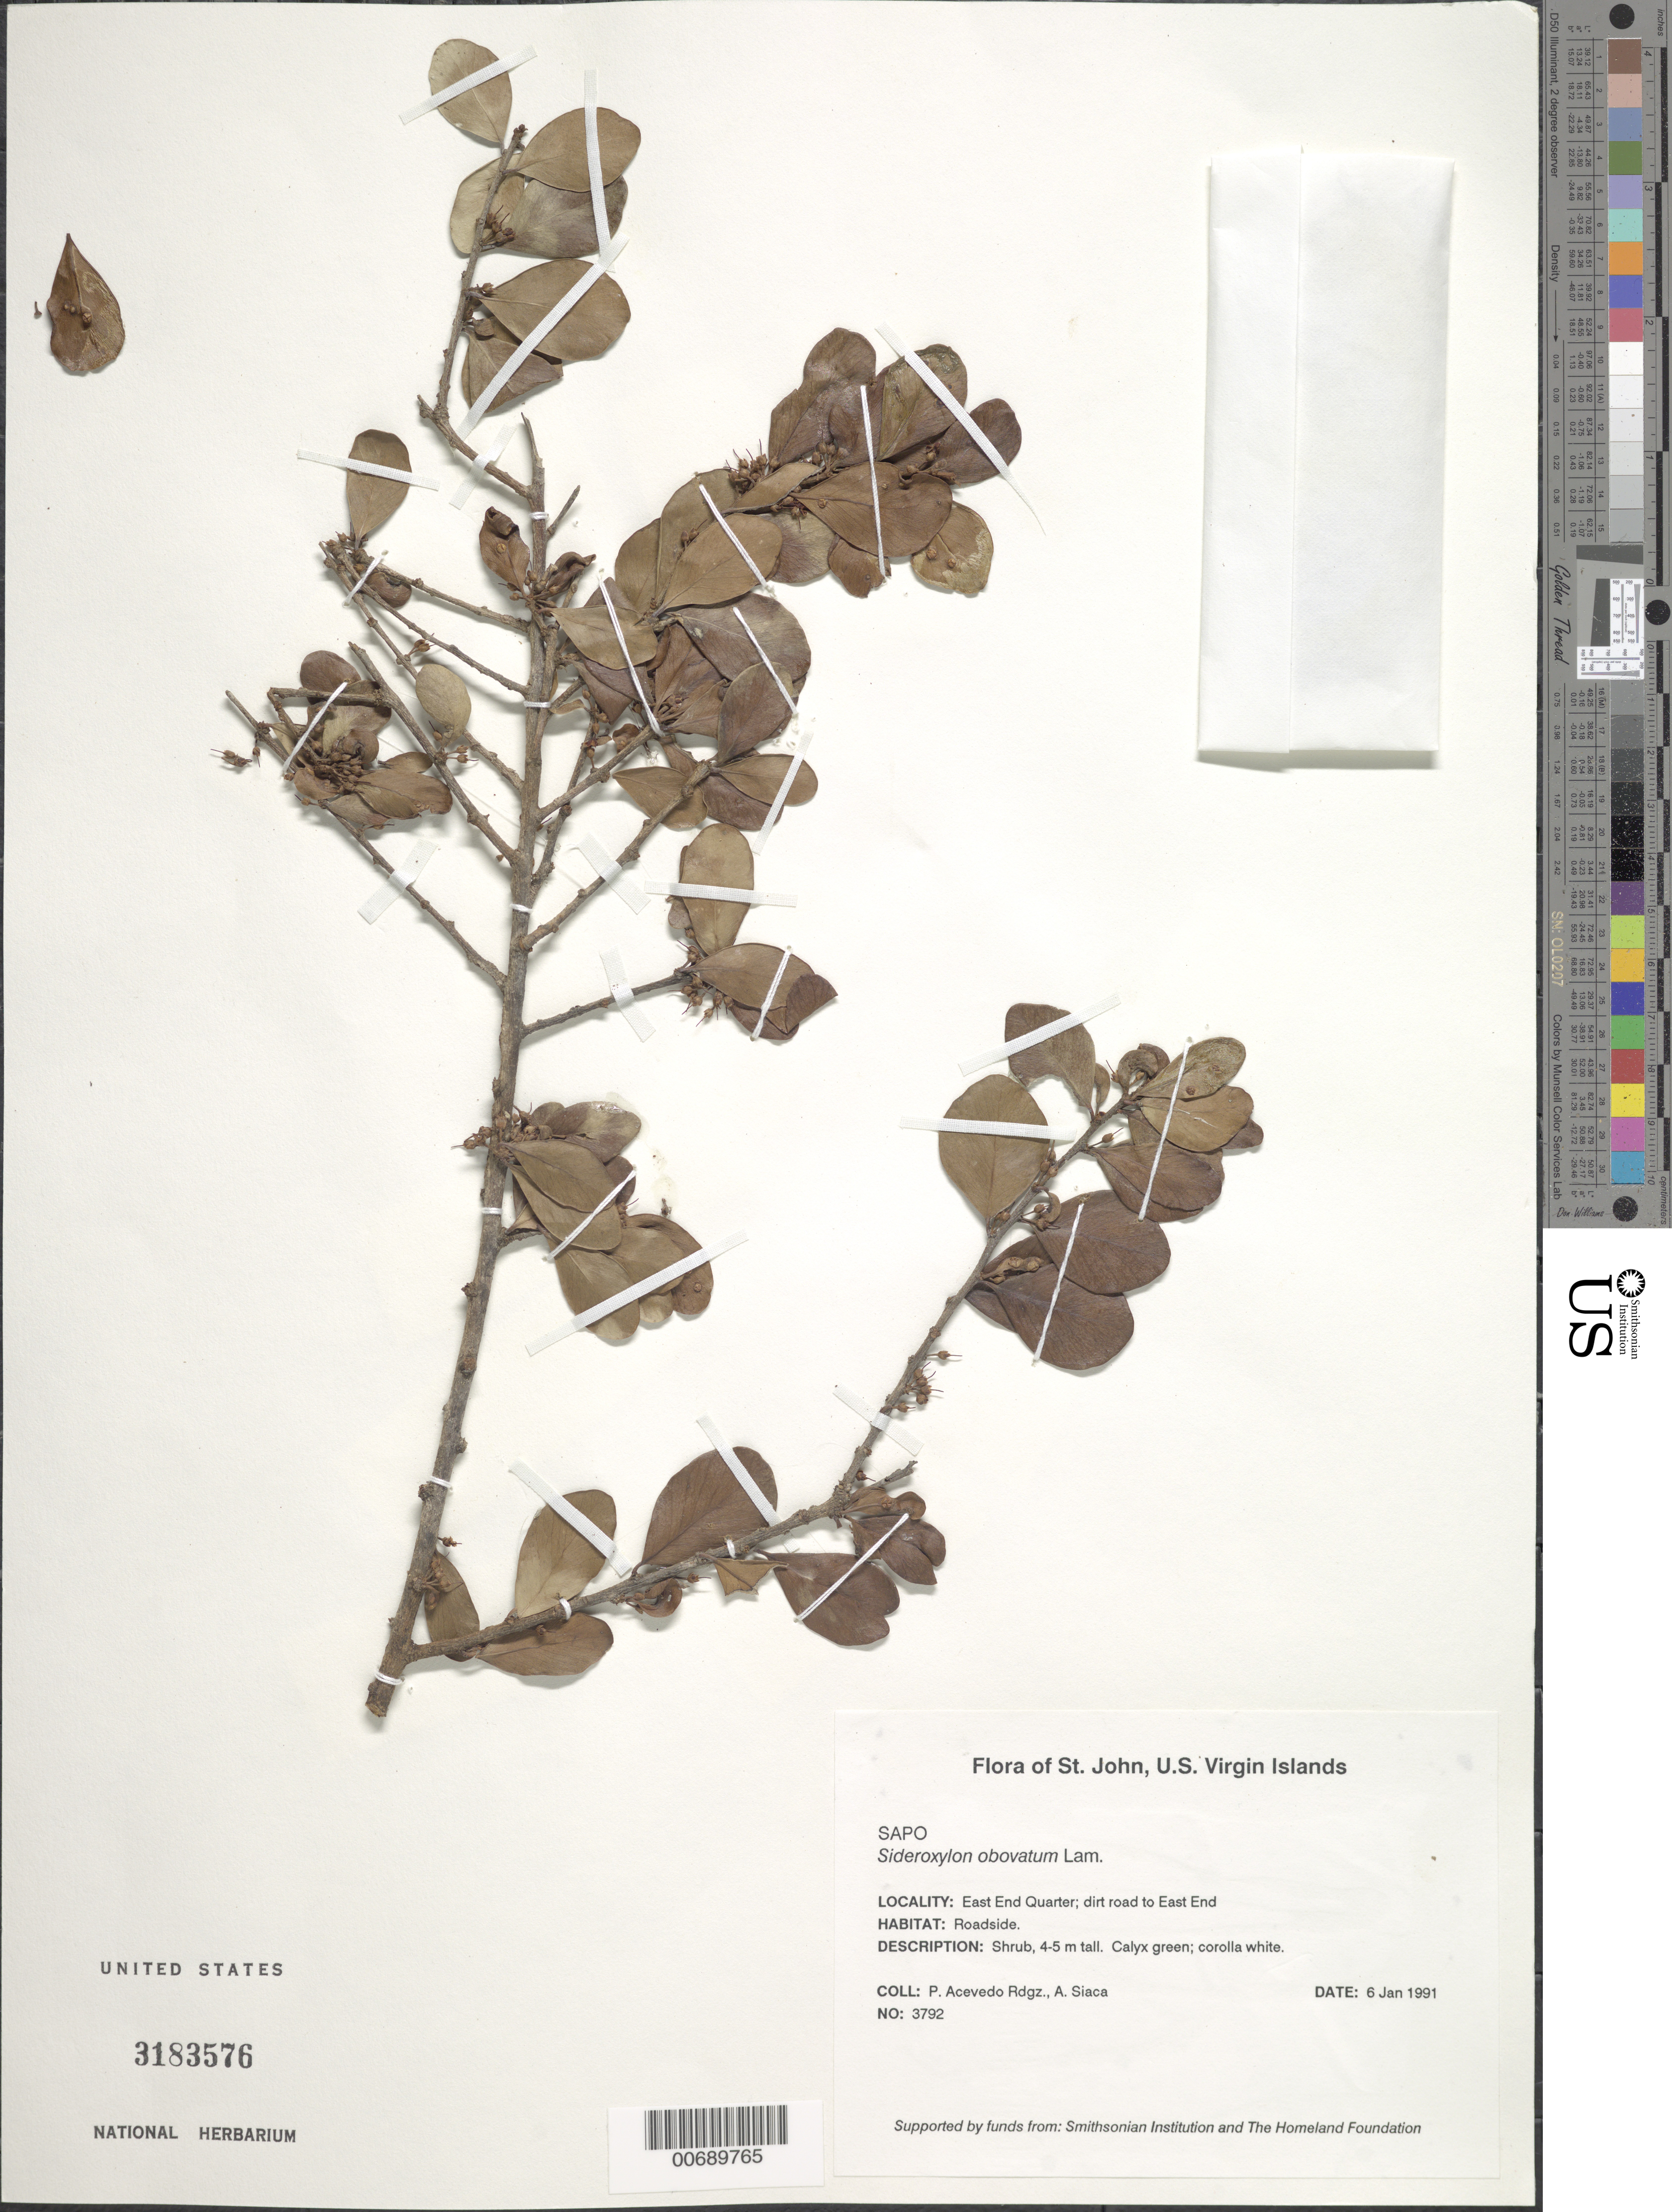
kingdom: Plantae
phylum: Tracheophyta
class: Magnoliopsida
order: Ericales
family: Sapotaceae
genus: Sideroxylon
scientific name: Sideroxylon obovatum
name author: Lam.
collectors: P. Acevedo-Rodr. & A. Siaca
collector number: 3792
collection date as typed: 06 Jan 1991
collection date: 1991-01-06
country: U.S. Virgin Islands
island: St. John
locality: East End Quarter; dirt road to East End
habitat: Roadside.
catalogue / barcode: US 3183576